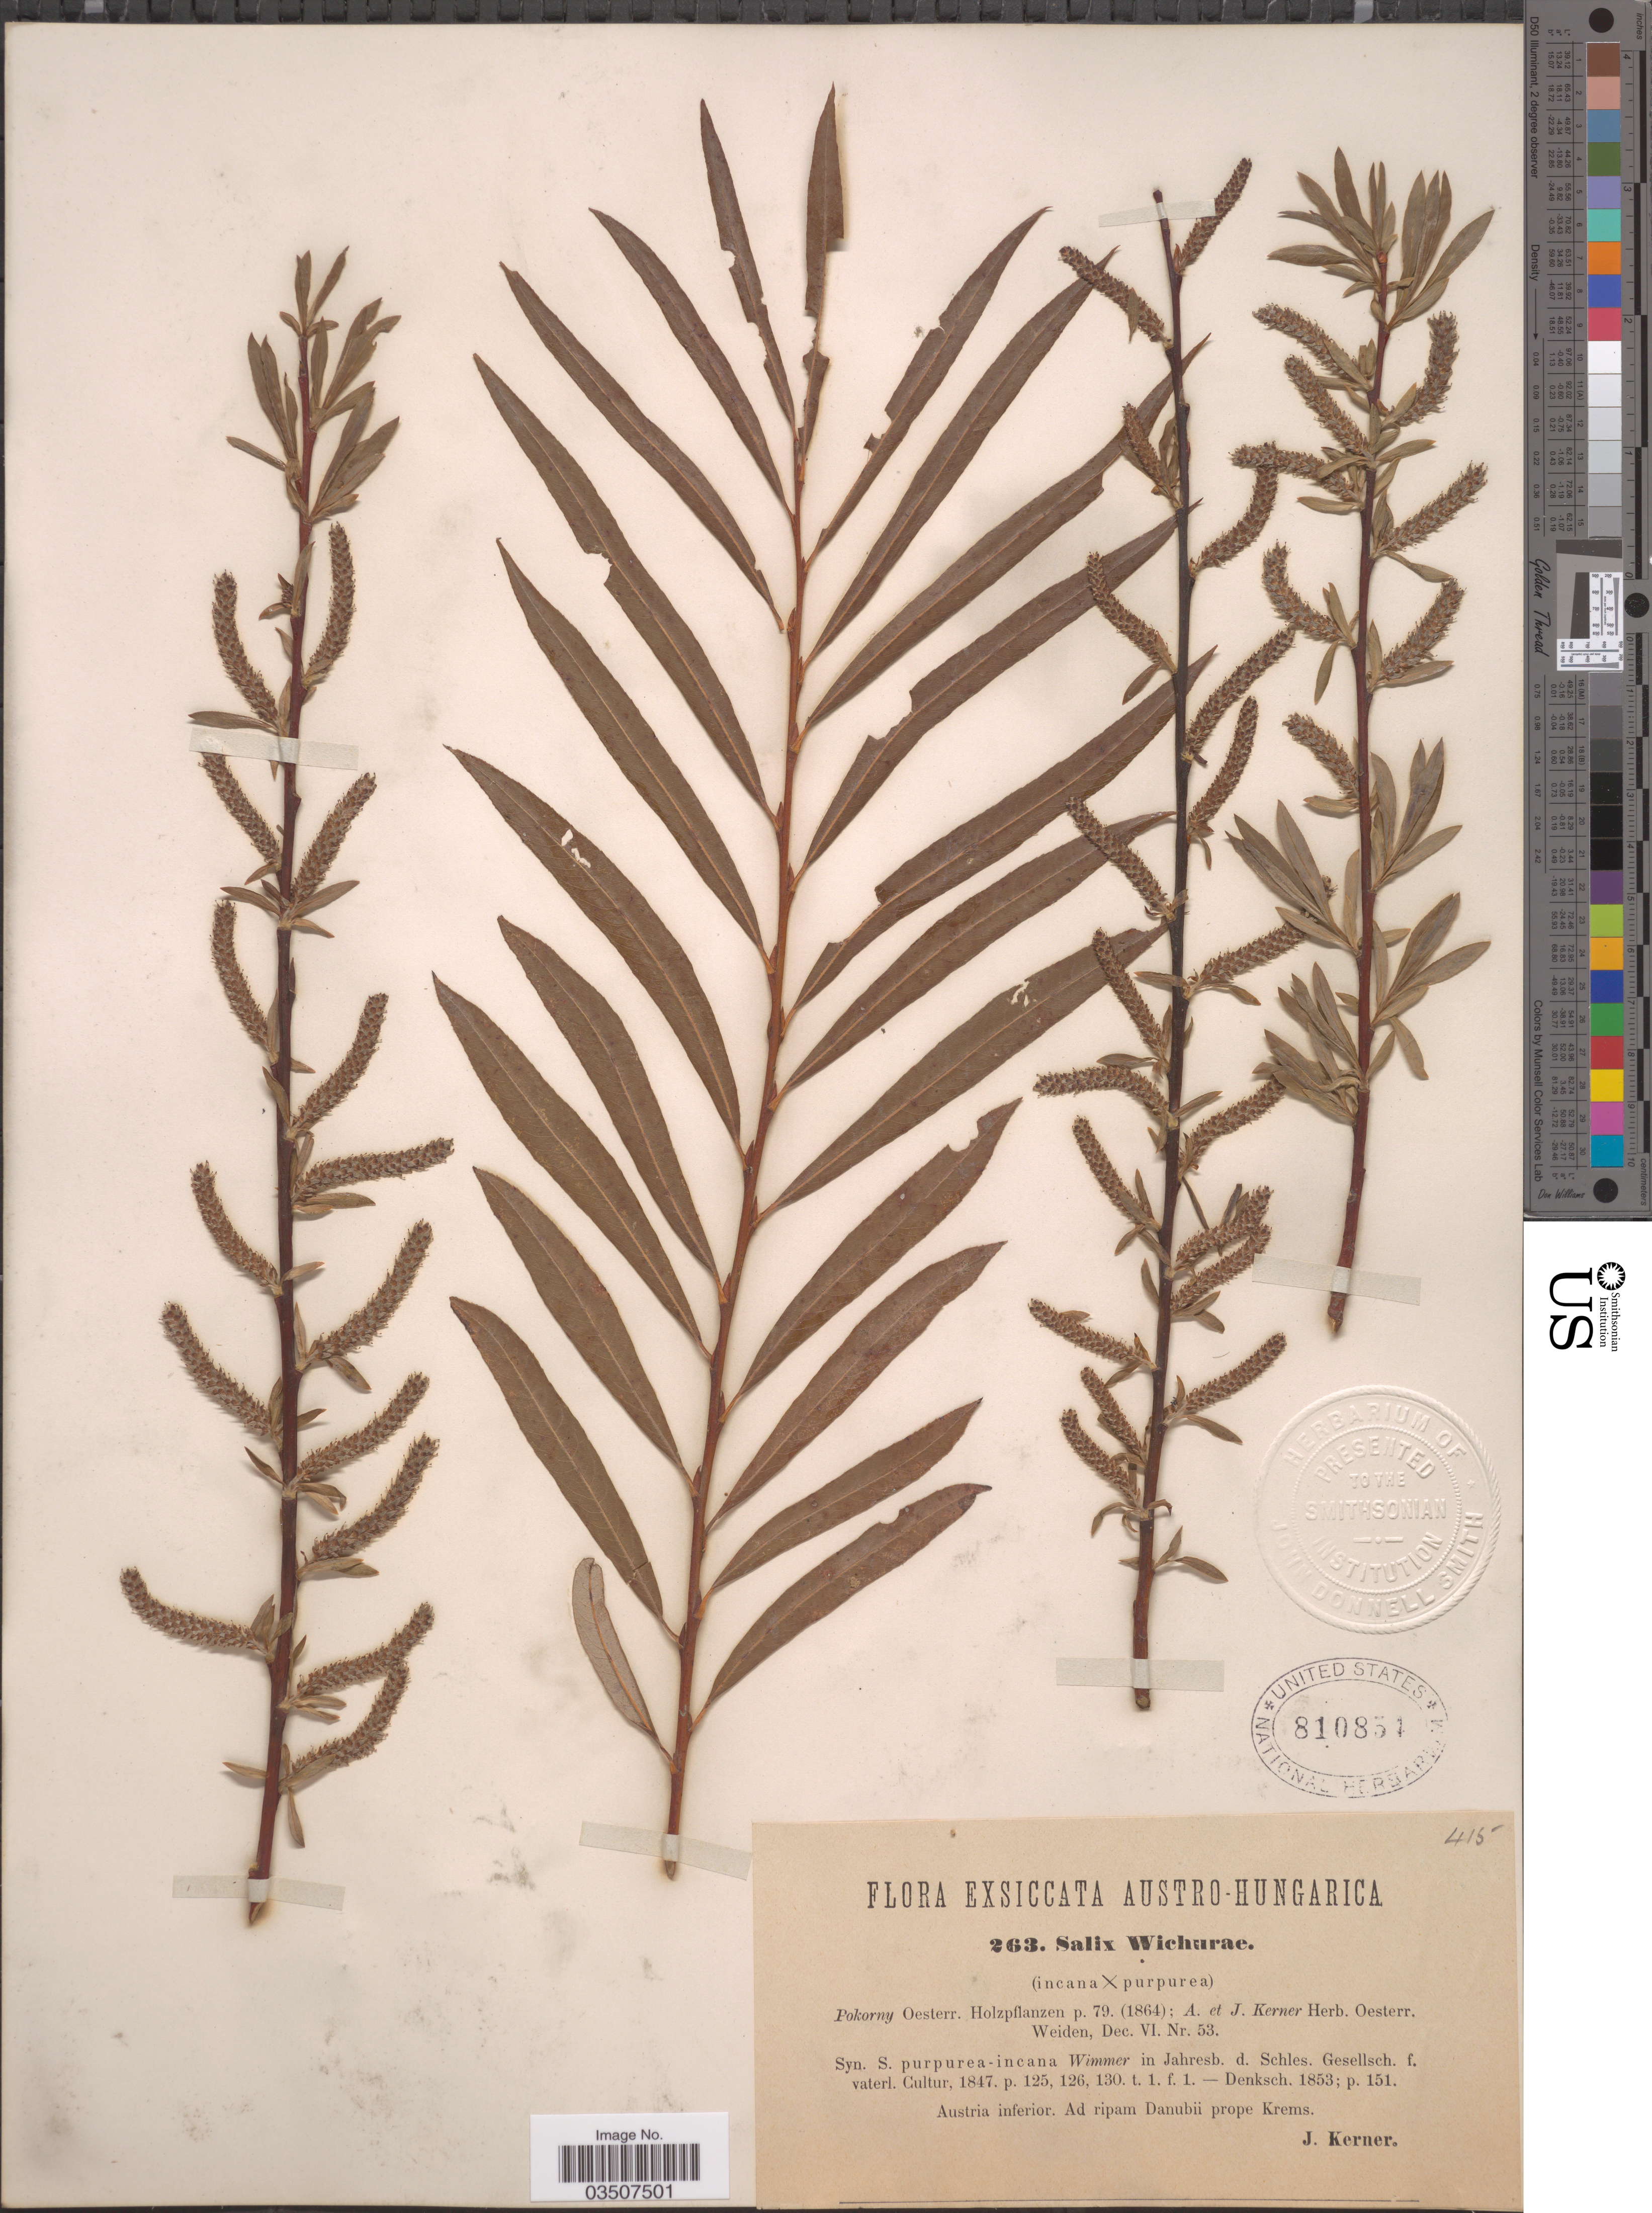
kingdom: Plantae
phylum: Tracheophyta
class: Magnoliopsida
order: Malpighiales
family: Salicaceae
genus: Salix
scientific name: Salix wichurae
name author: A. Kern. ex Andersson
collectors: -. Strasser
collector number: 263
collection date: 1847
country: Austria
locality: Austro-Hungarica. Austria inferior. Ad ripam Danubii prope Krems.